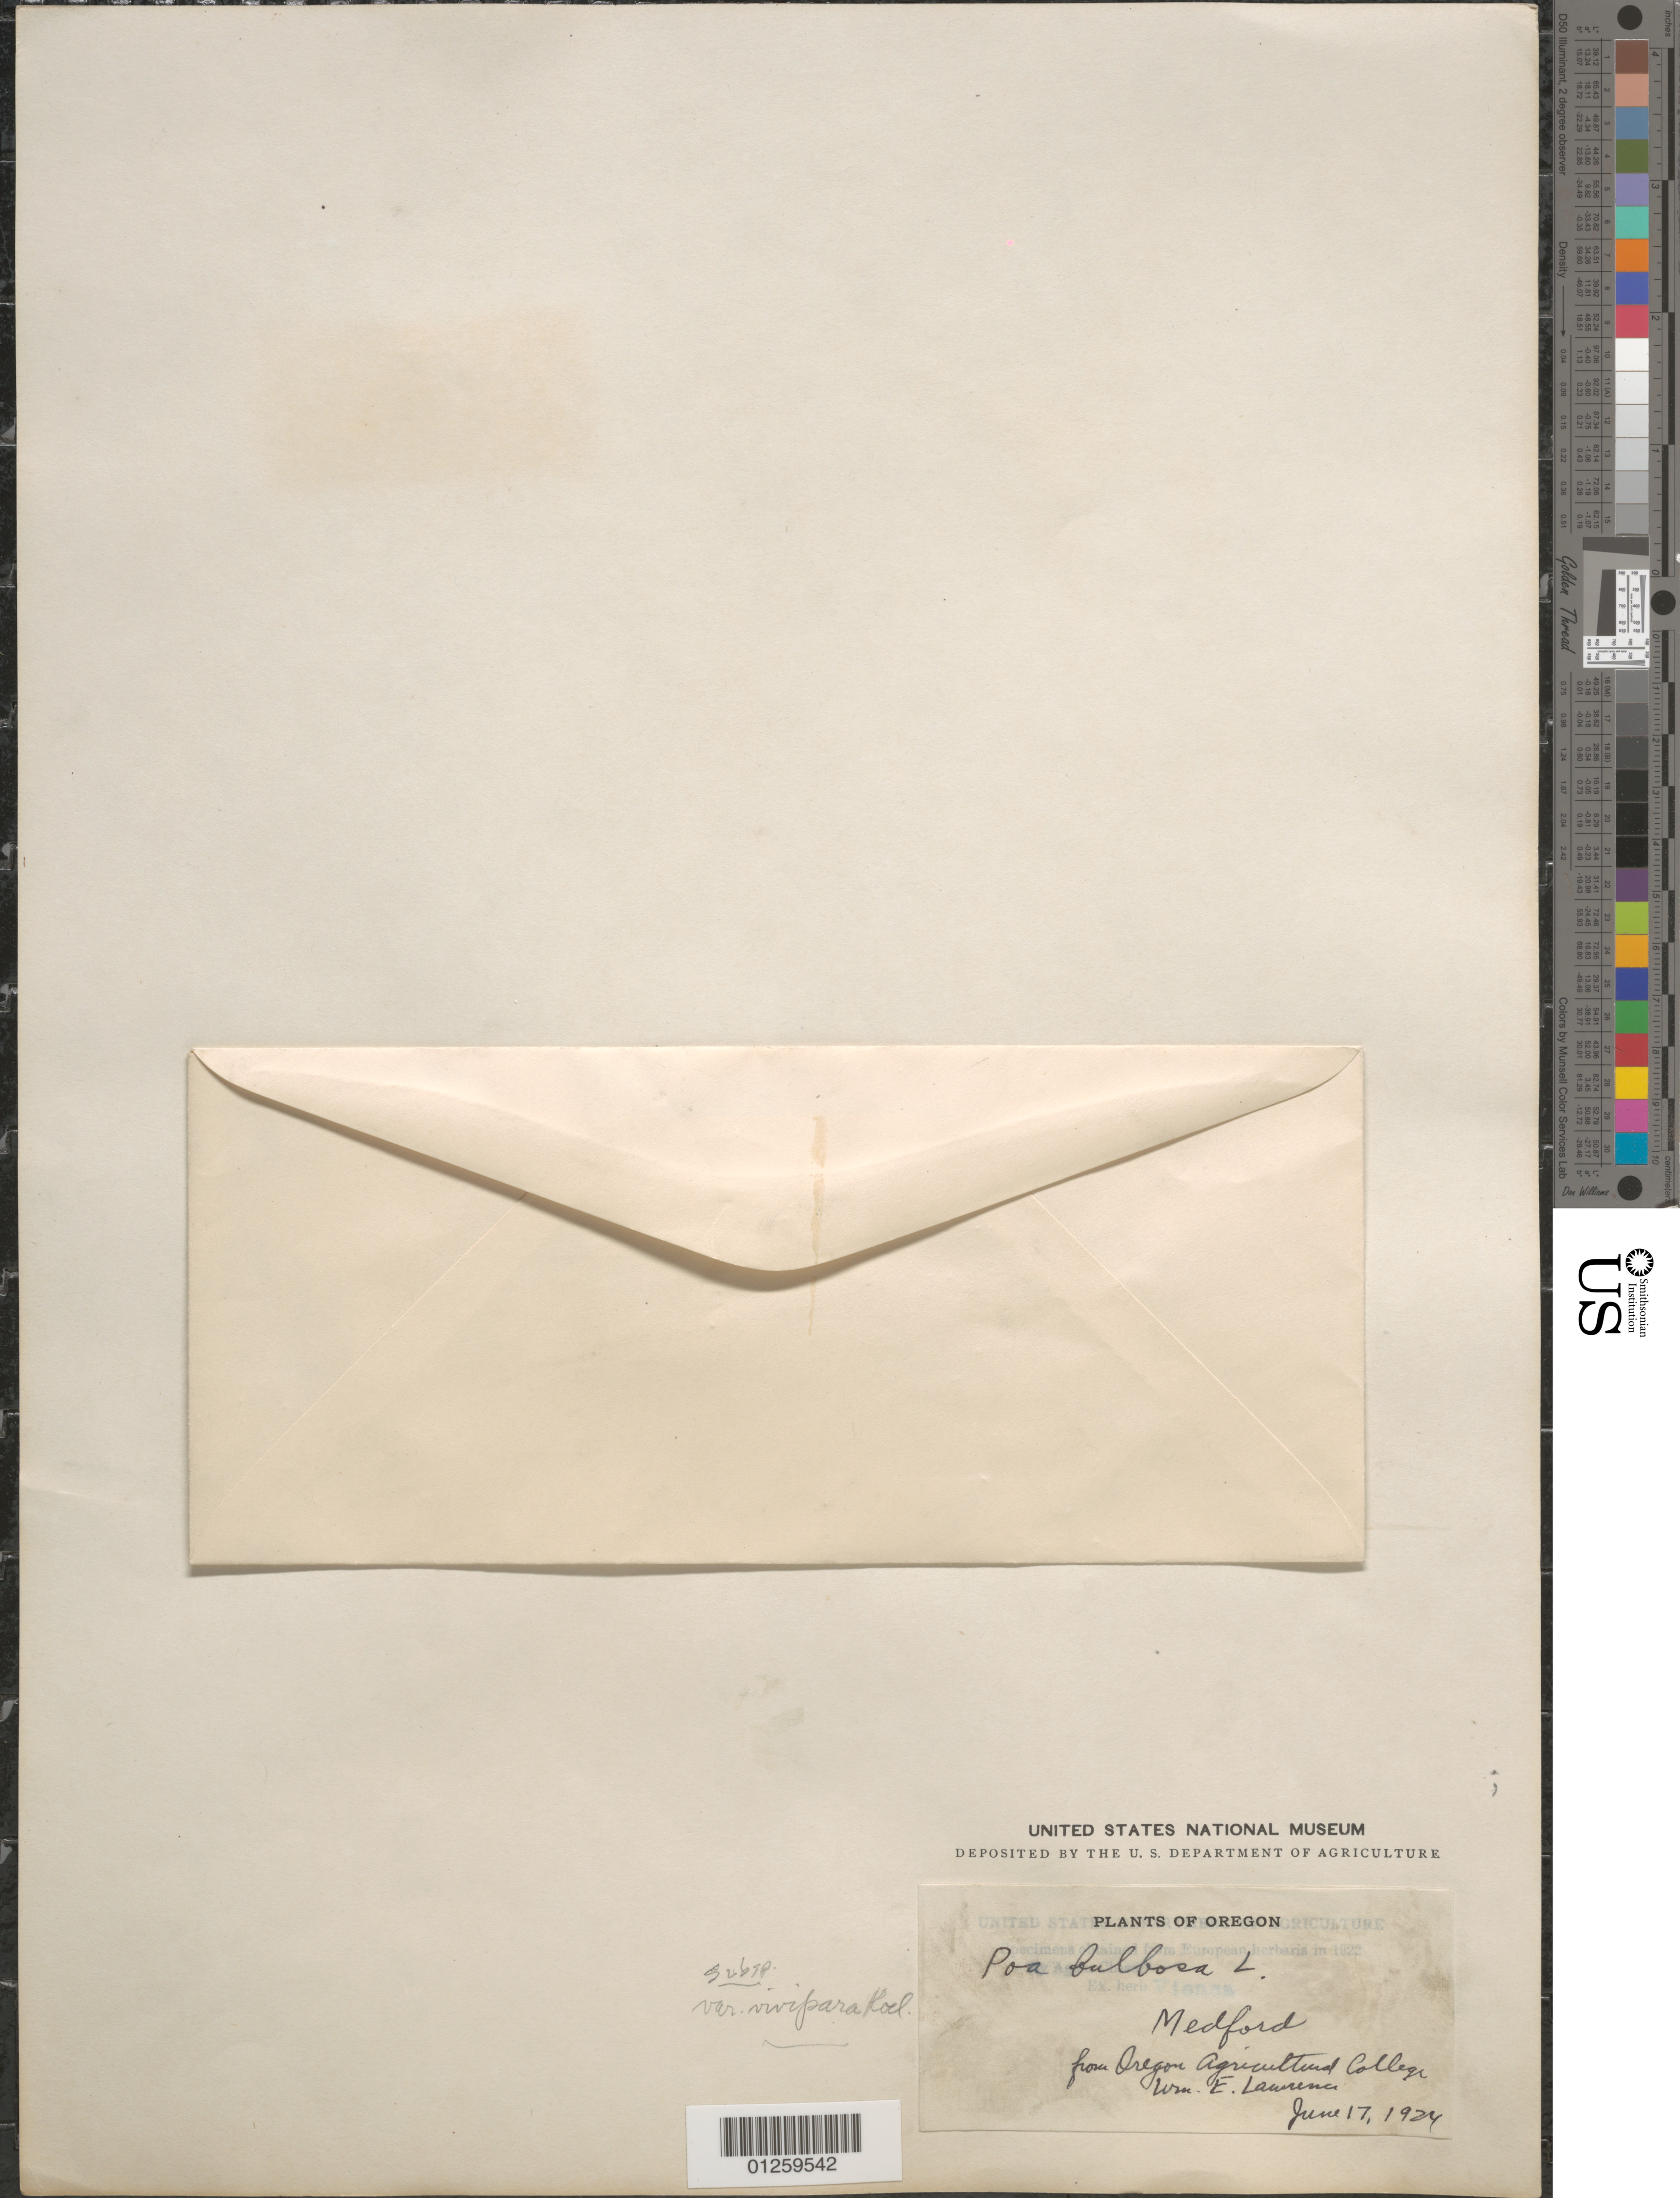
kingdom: Plantae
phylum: Tracheophyta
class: Liliopsida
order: Poales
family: Poaceae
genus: Poa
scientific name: Poa iconia var. iconia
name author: Azn.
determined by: Soreng, Robert J., Research Associate (BOT), Smithsonian Institution - National Museum of Natural History (UNITED STATES)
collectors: W. Lawrence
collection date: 1924-06-17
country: United States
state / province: Oregon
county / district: Jackson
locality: from Oregon Agricultural College.